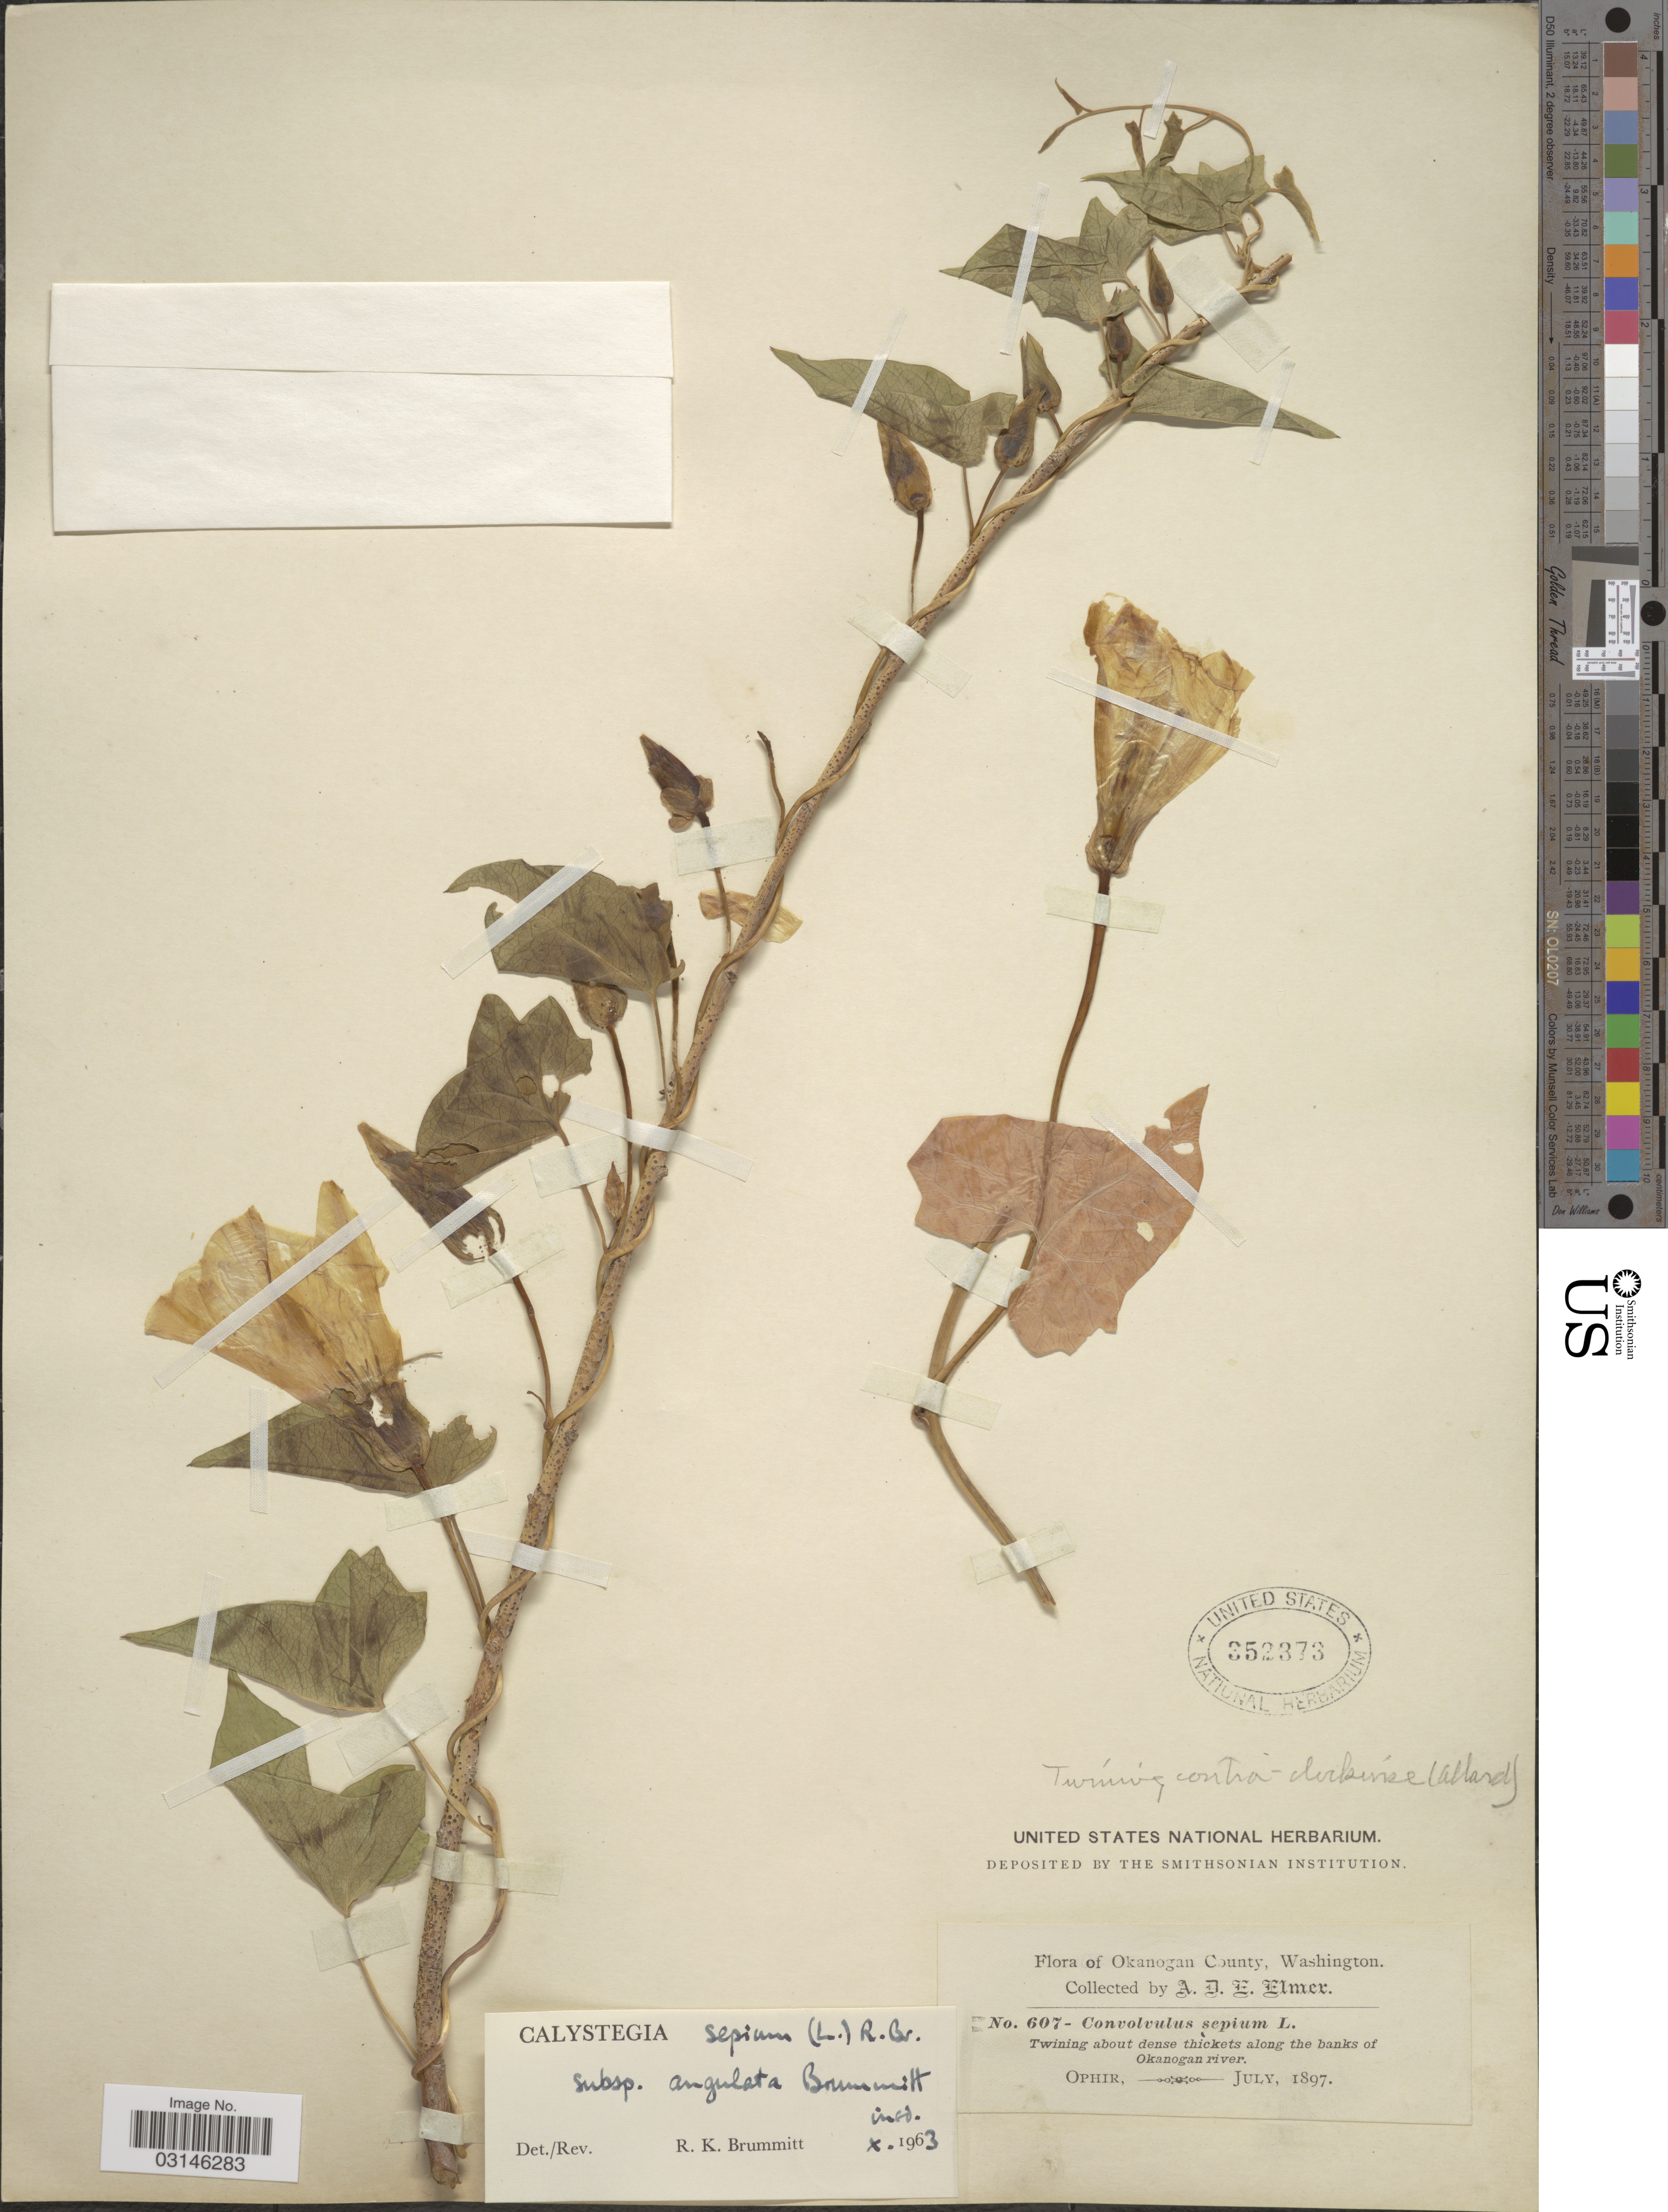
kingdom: Plantae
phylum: Tracheophyta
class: Magnoliopsida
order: Solanales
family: Convolvulaceae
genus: Calystegia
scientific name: Calystegia sepium subsp. angulata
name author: Brummitt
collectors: A. D. E. Elmer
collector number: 607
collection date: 1897-07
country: United States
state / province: Washington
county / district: Okanogan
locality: Okanogan County, Twinning about dense thickets along the banks of Okanogan river. Ophir.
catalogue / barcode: US 352373